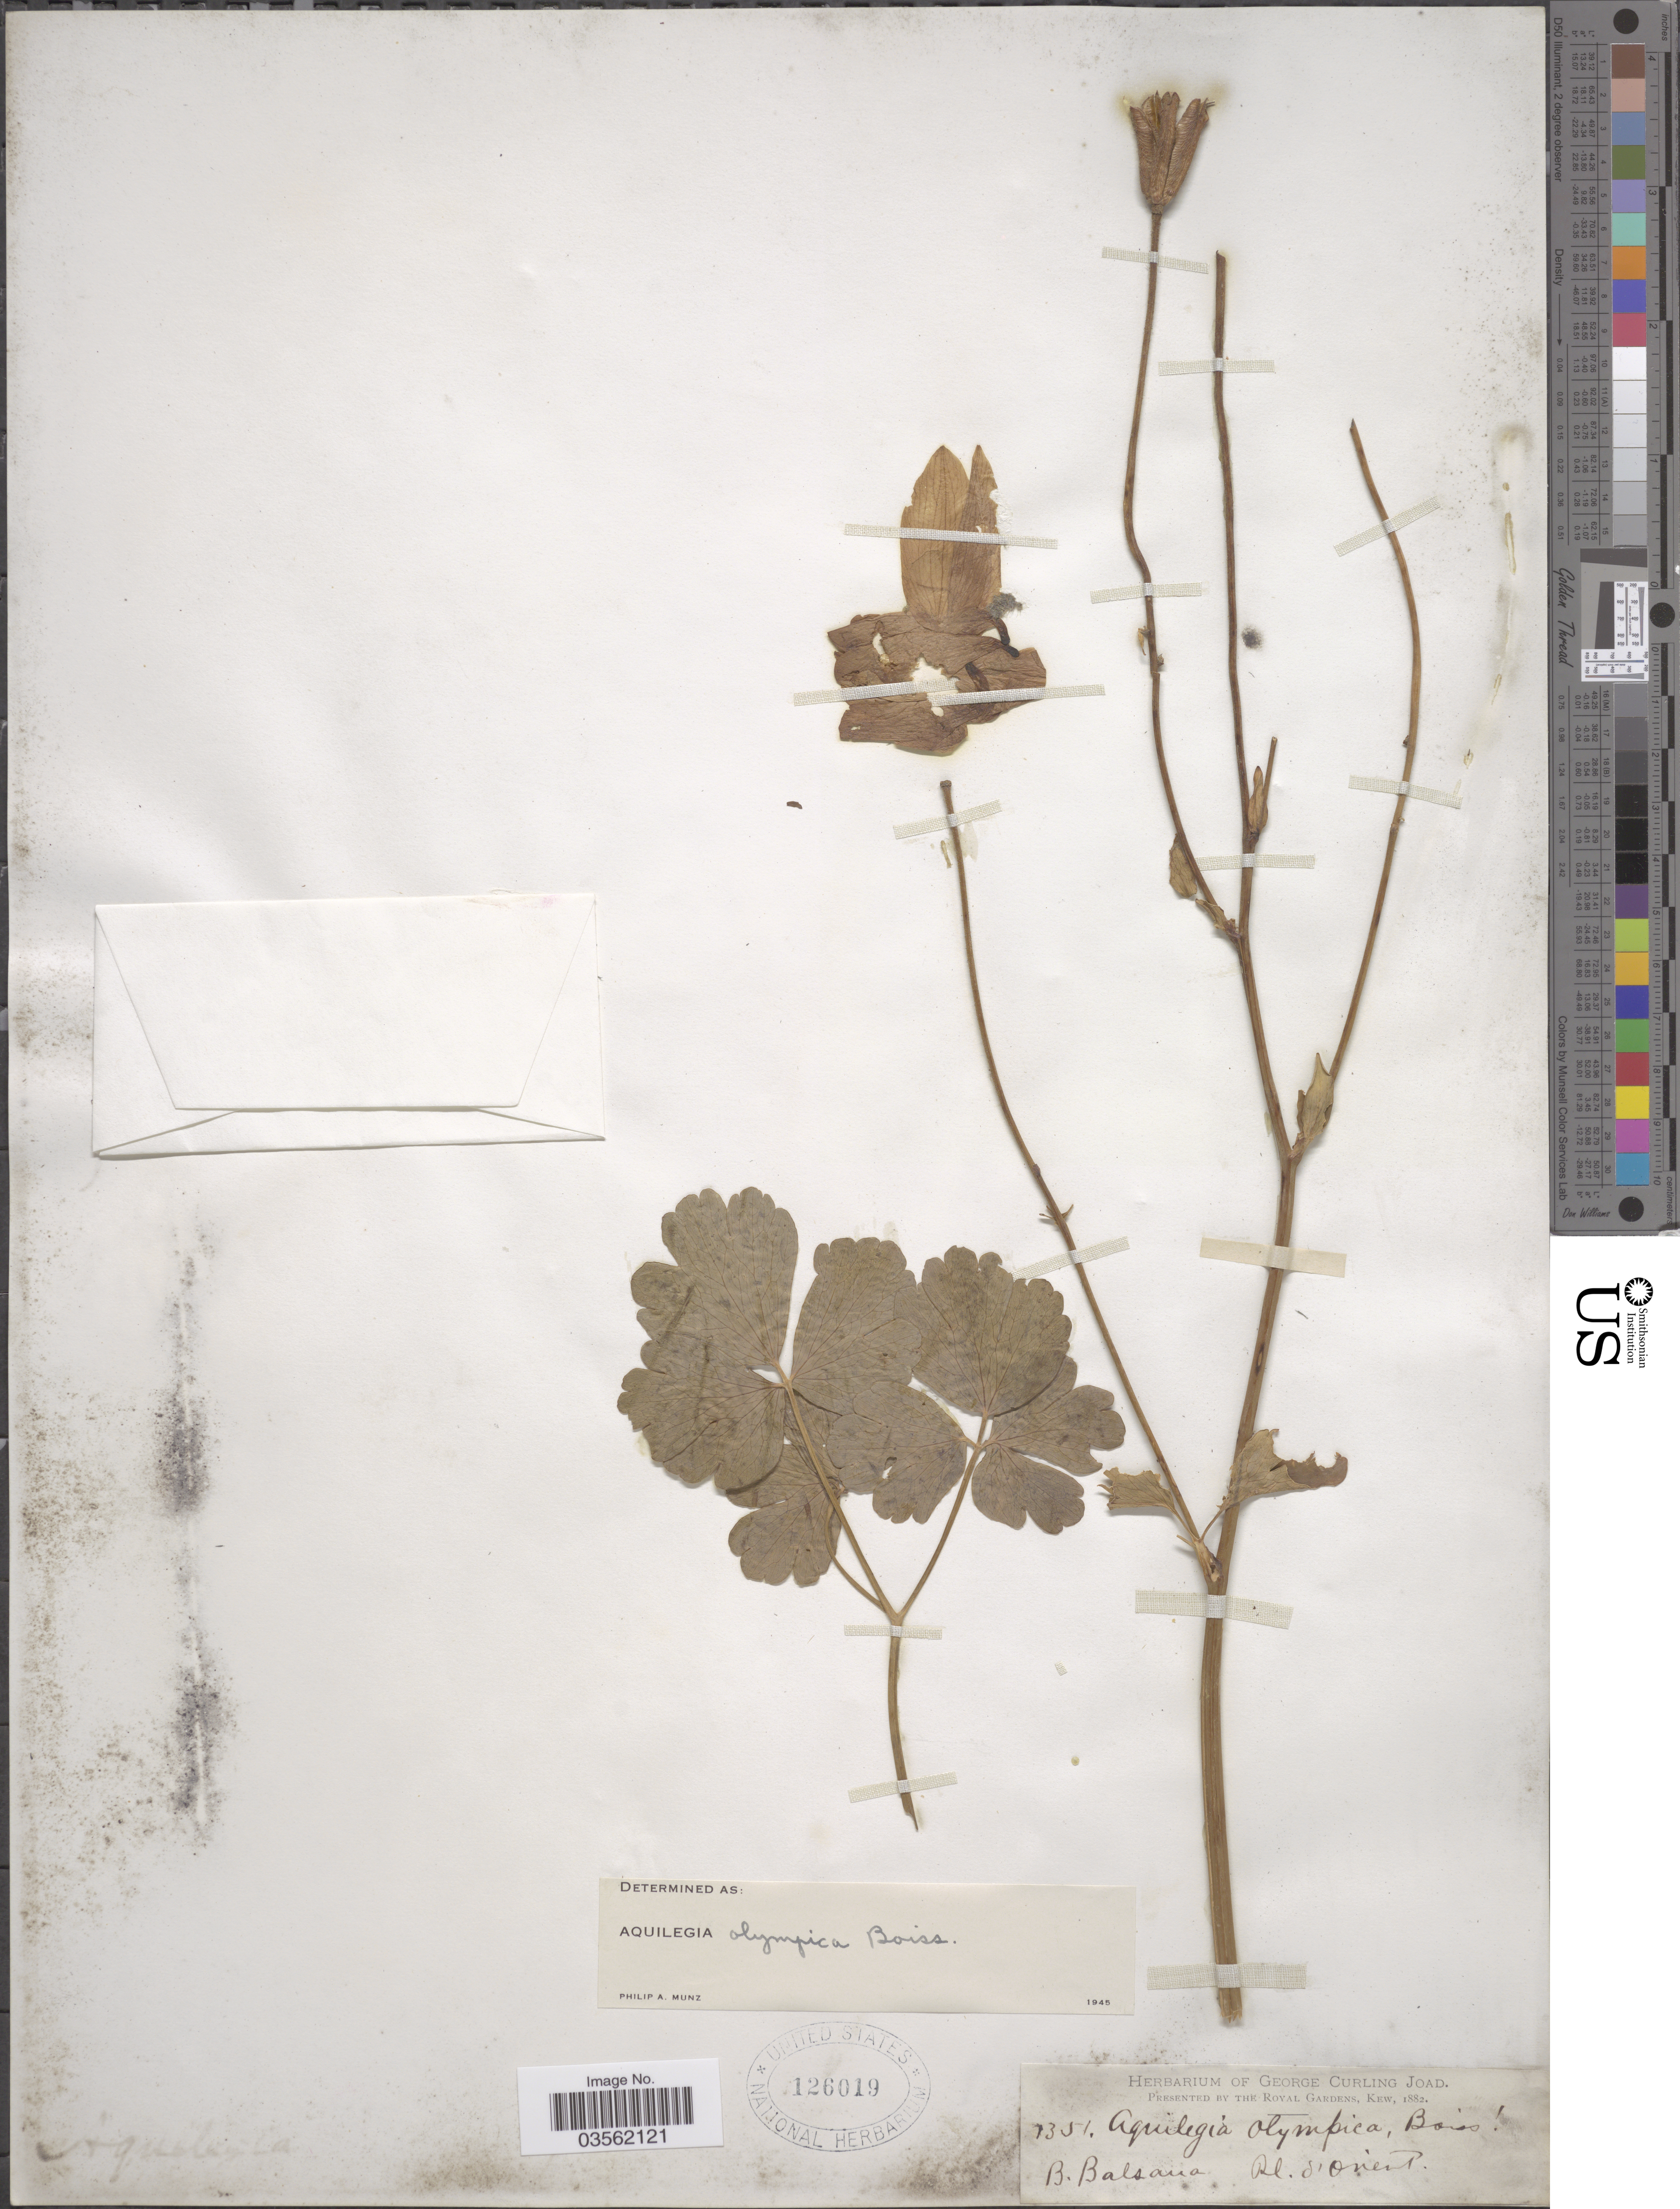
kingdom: Plantae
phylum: Tracheophyta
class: Magnoliopsida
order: Ranunculales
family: Ranunculaceae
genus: Aquilegia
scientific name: Aquilegia olympica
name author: Boiss.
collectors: B. Balsana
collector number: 1351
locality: D'Orient.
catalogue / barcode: US 126019